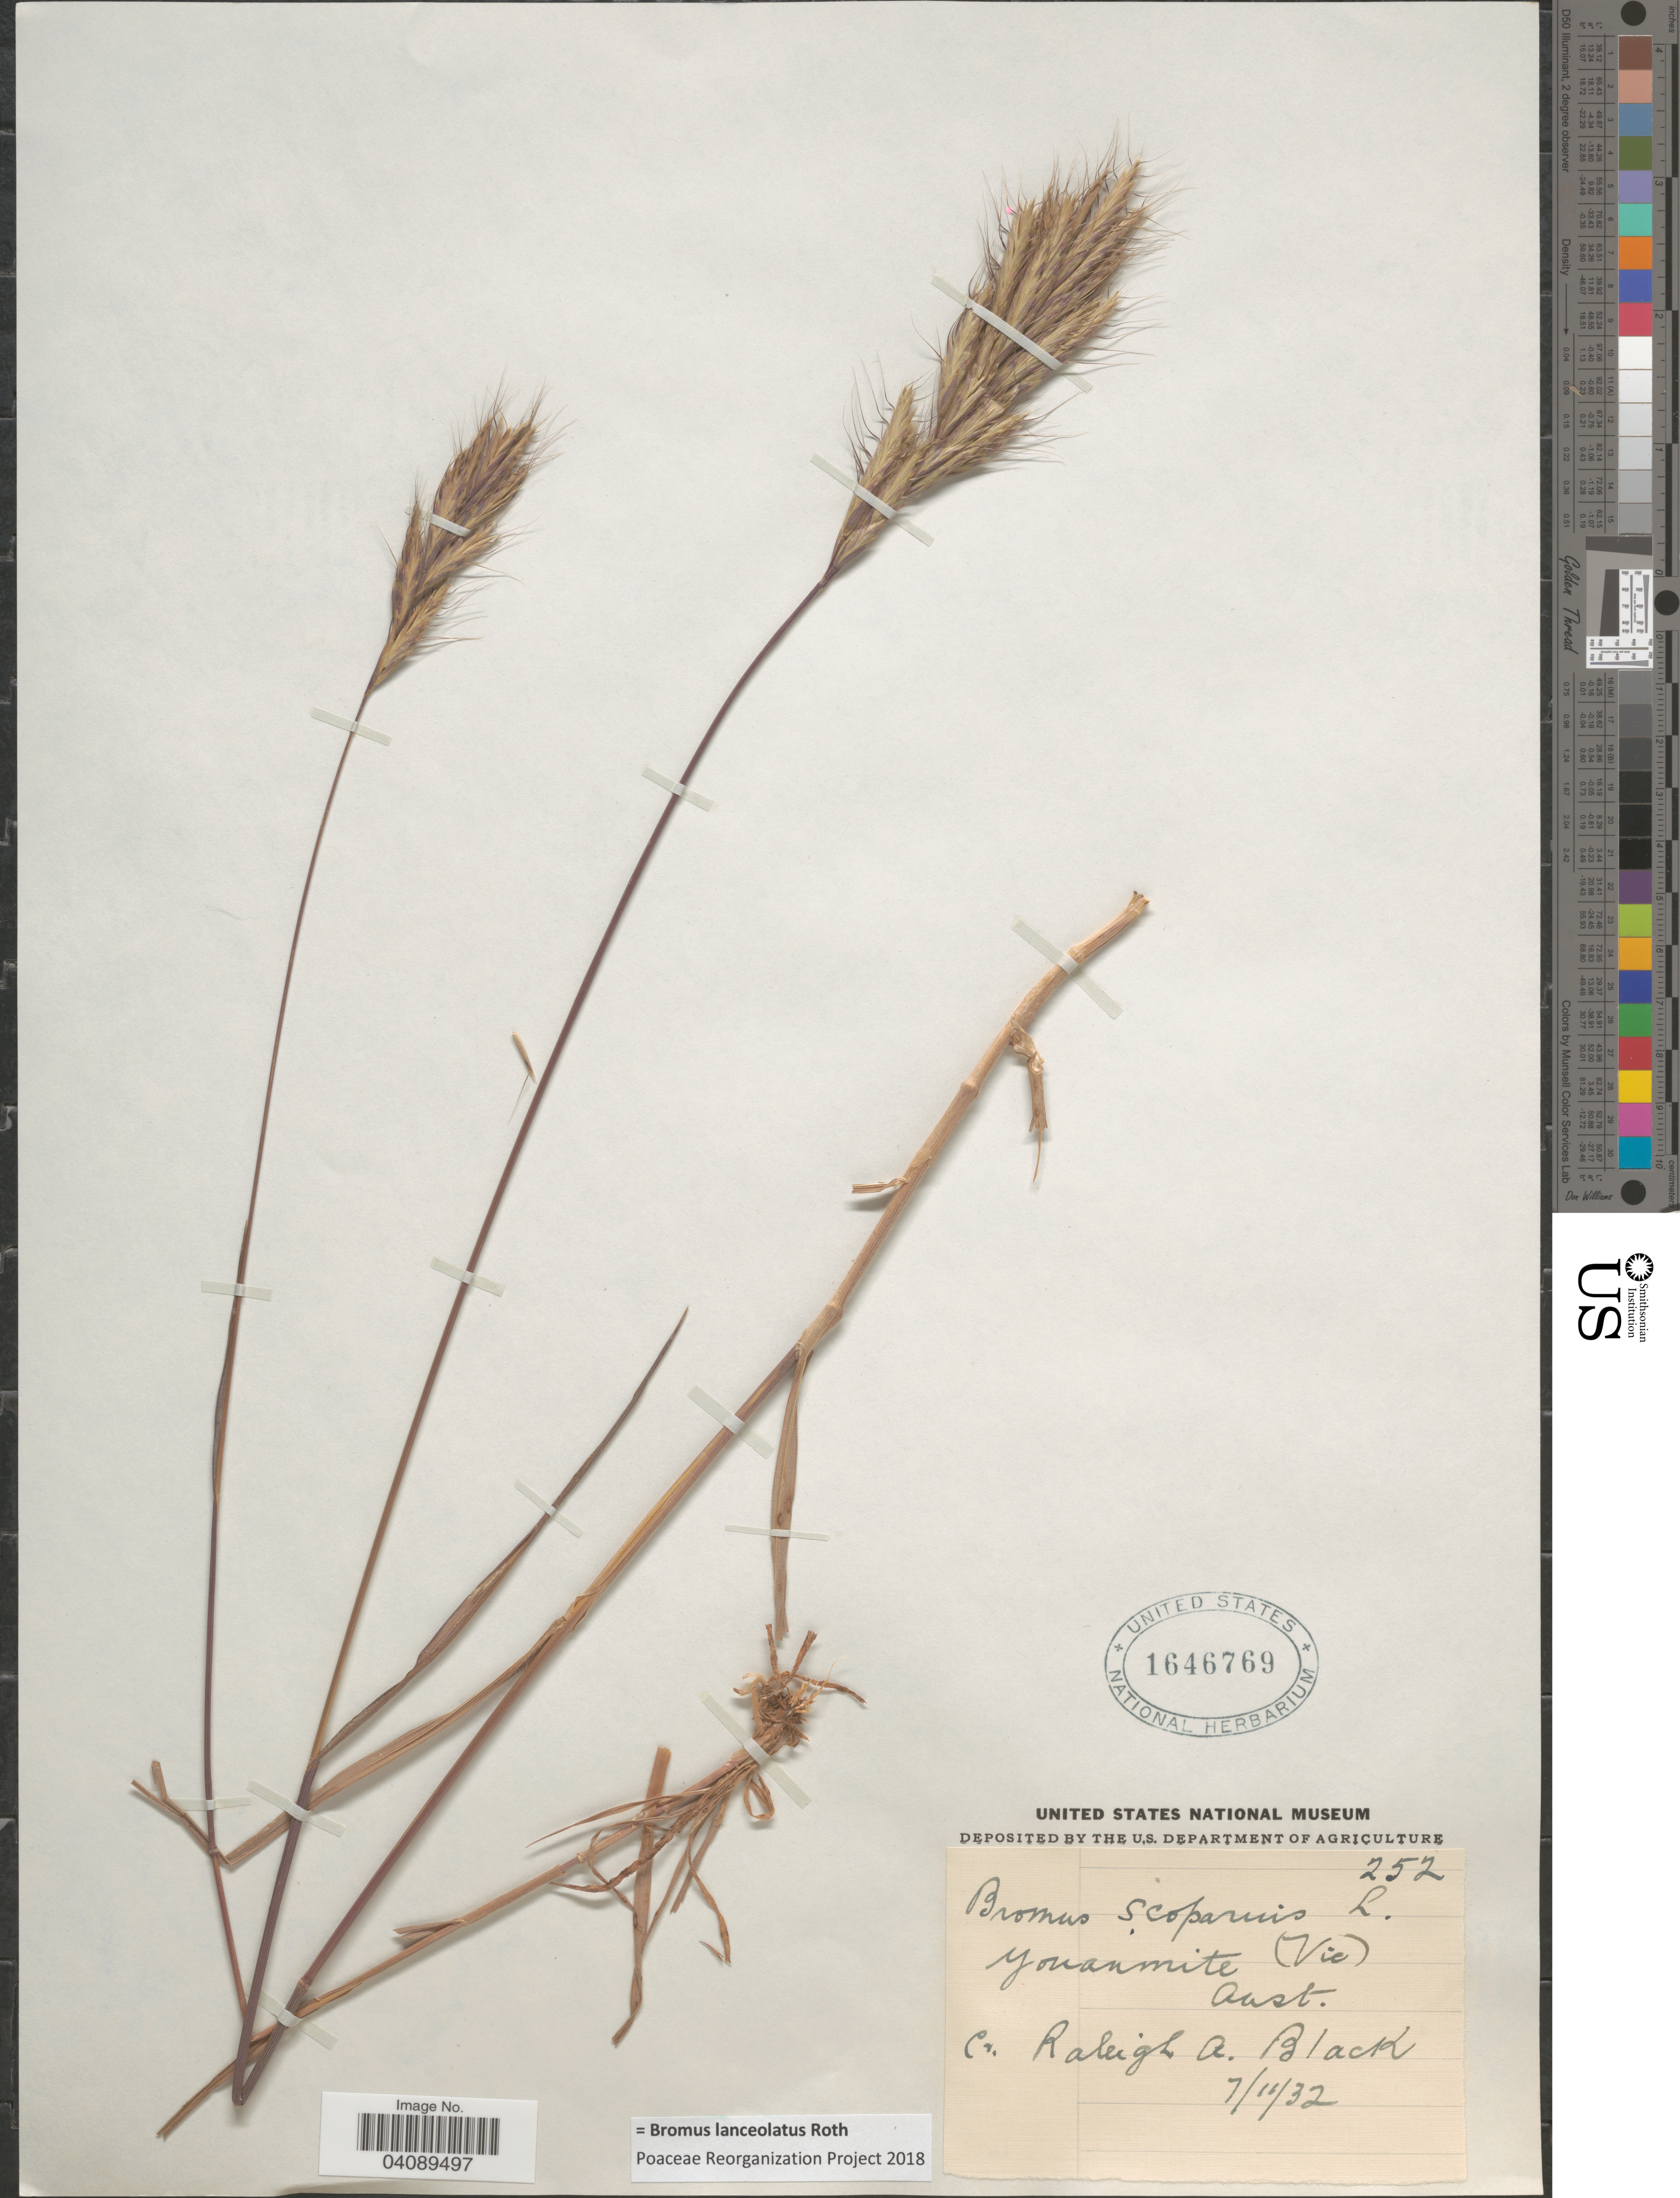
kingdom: Plantae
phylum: Tracheophyta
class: Liliopsida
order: Poales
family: Poaceae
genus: Bromus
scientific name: Bromus lanceolatus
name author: Roth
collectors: R. A. Black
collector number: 252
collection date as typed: Transcribed d/m/y: 7/11/32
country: Australia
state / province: Victoria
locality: Youanmite (Vic).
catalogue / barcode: US 1646769